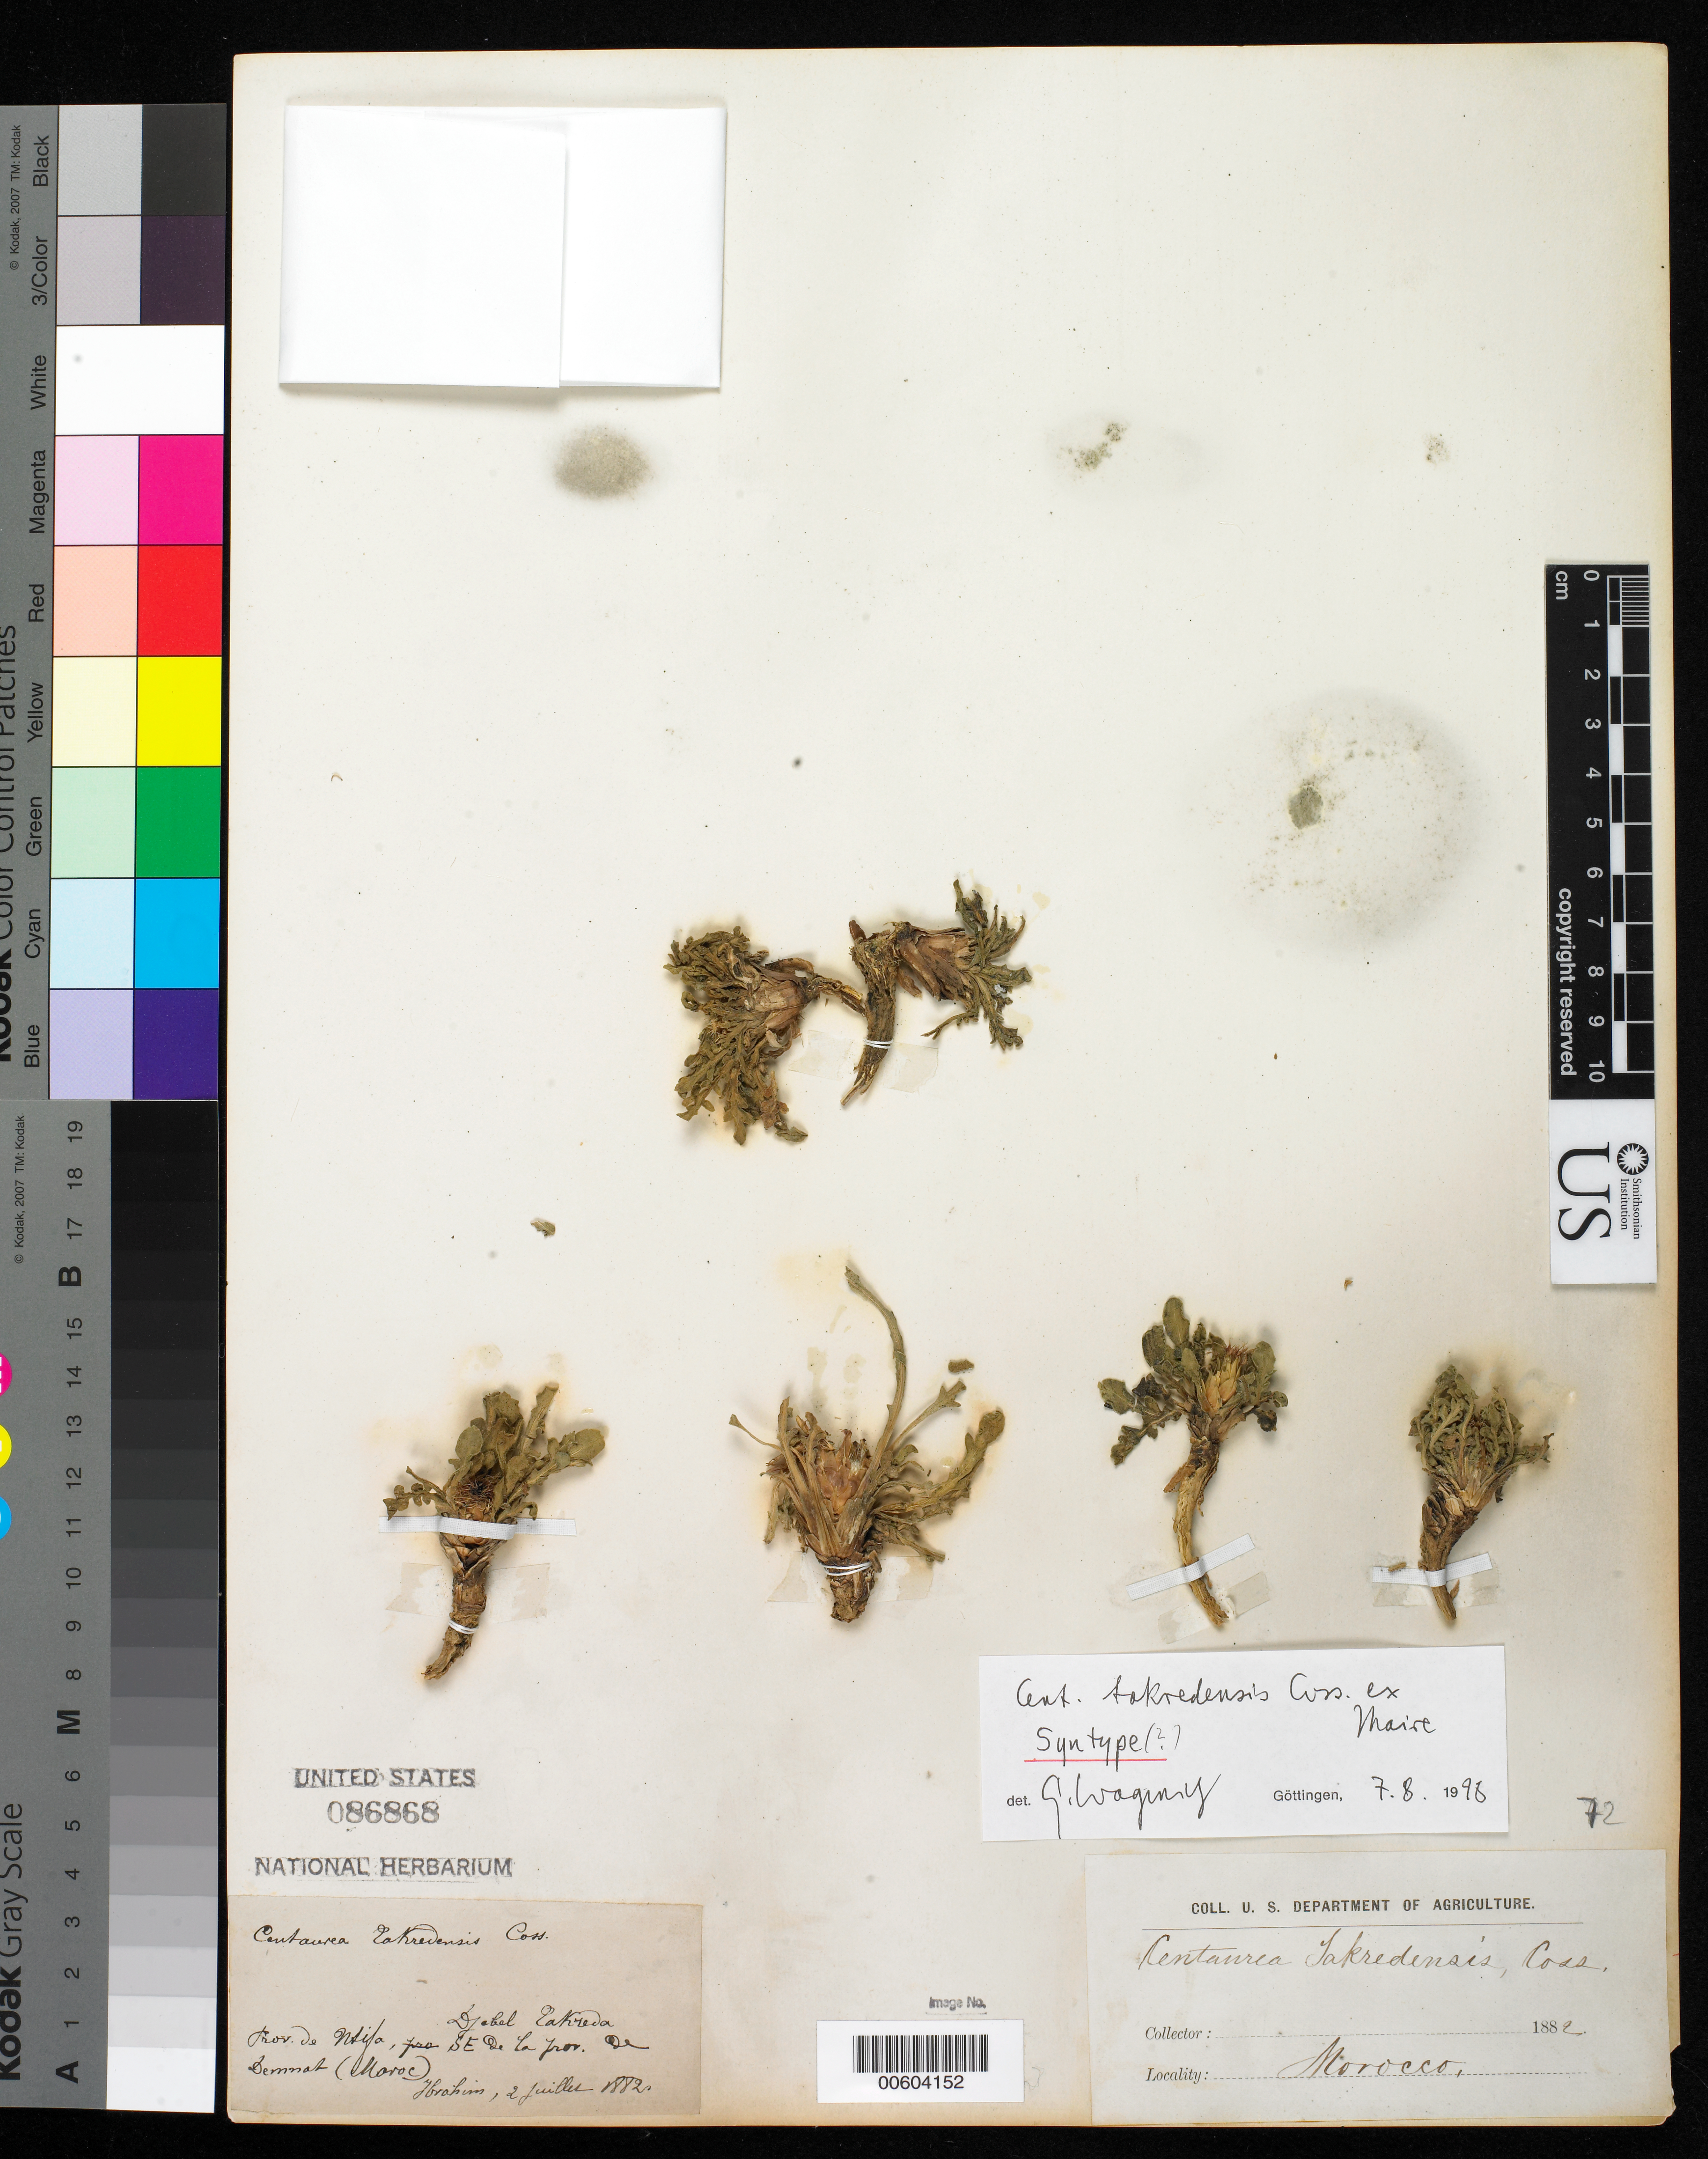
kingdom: Plantae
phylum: Tracheophyta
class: Magnoliopsida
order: Asterales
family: Asteraceae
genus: Centaurea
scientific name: Centaurea takredensis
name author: Coss. ex Maire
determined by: Wagenitz, G.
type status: Possible Syntype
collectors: -. Ibrahim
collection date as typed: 2 Juillet 1882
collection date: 1882-07-02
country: Morocco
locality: Djabel Takreda, Prov. de Ntifa, SE de la prov. de Demnat (Maroc).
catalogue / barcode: US 86868